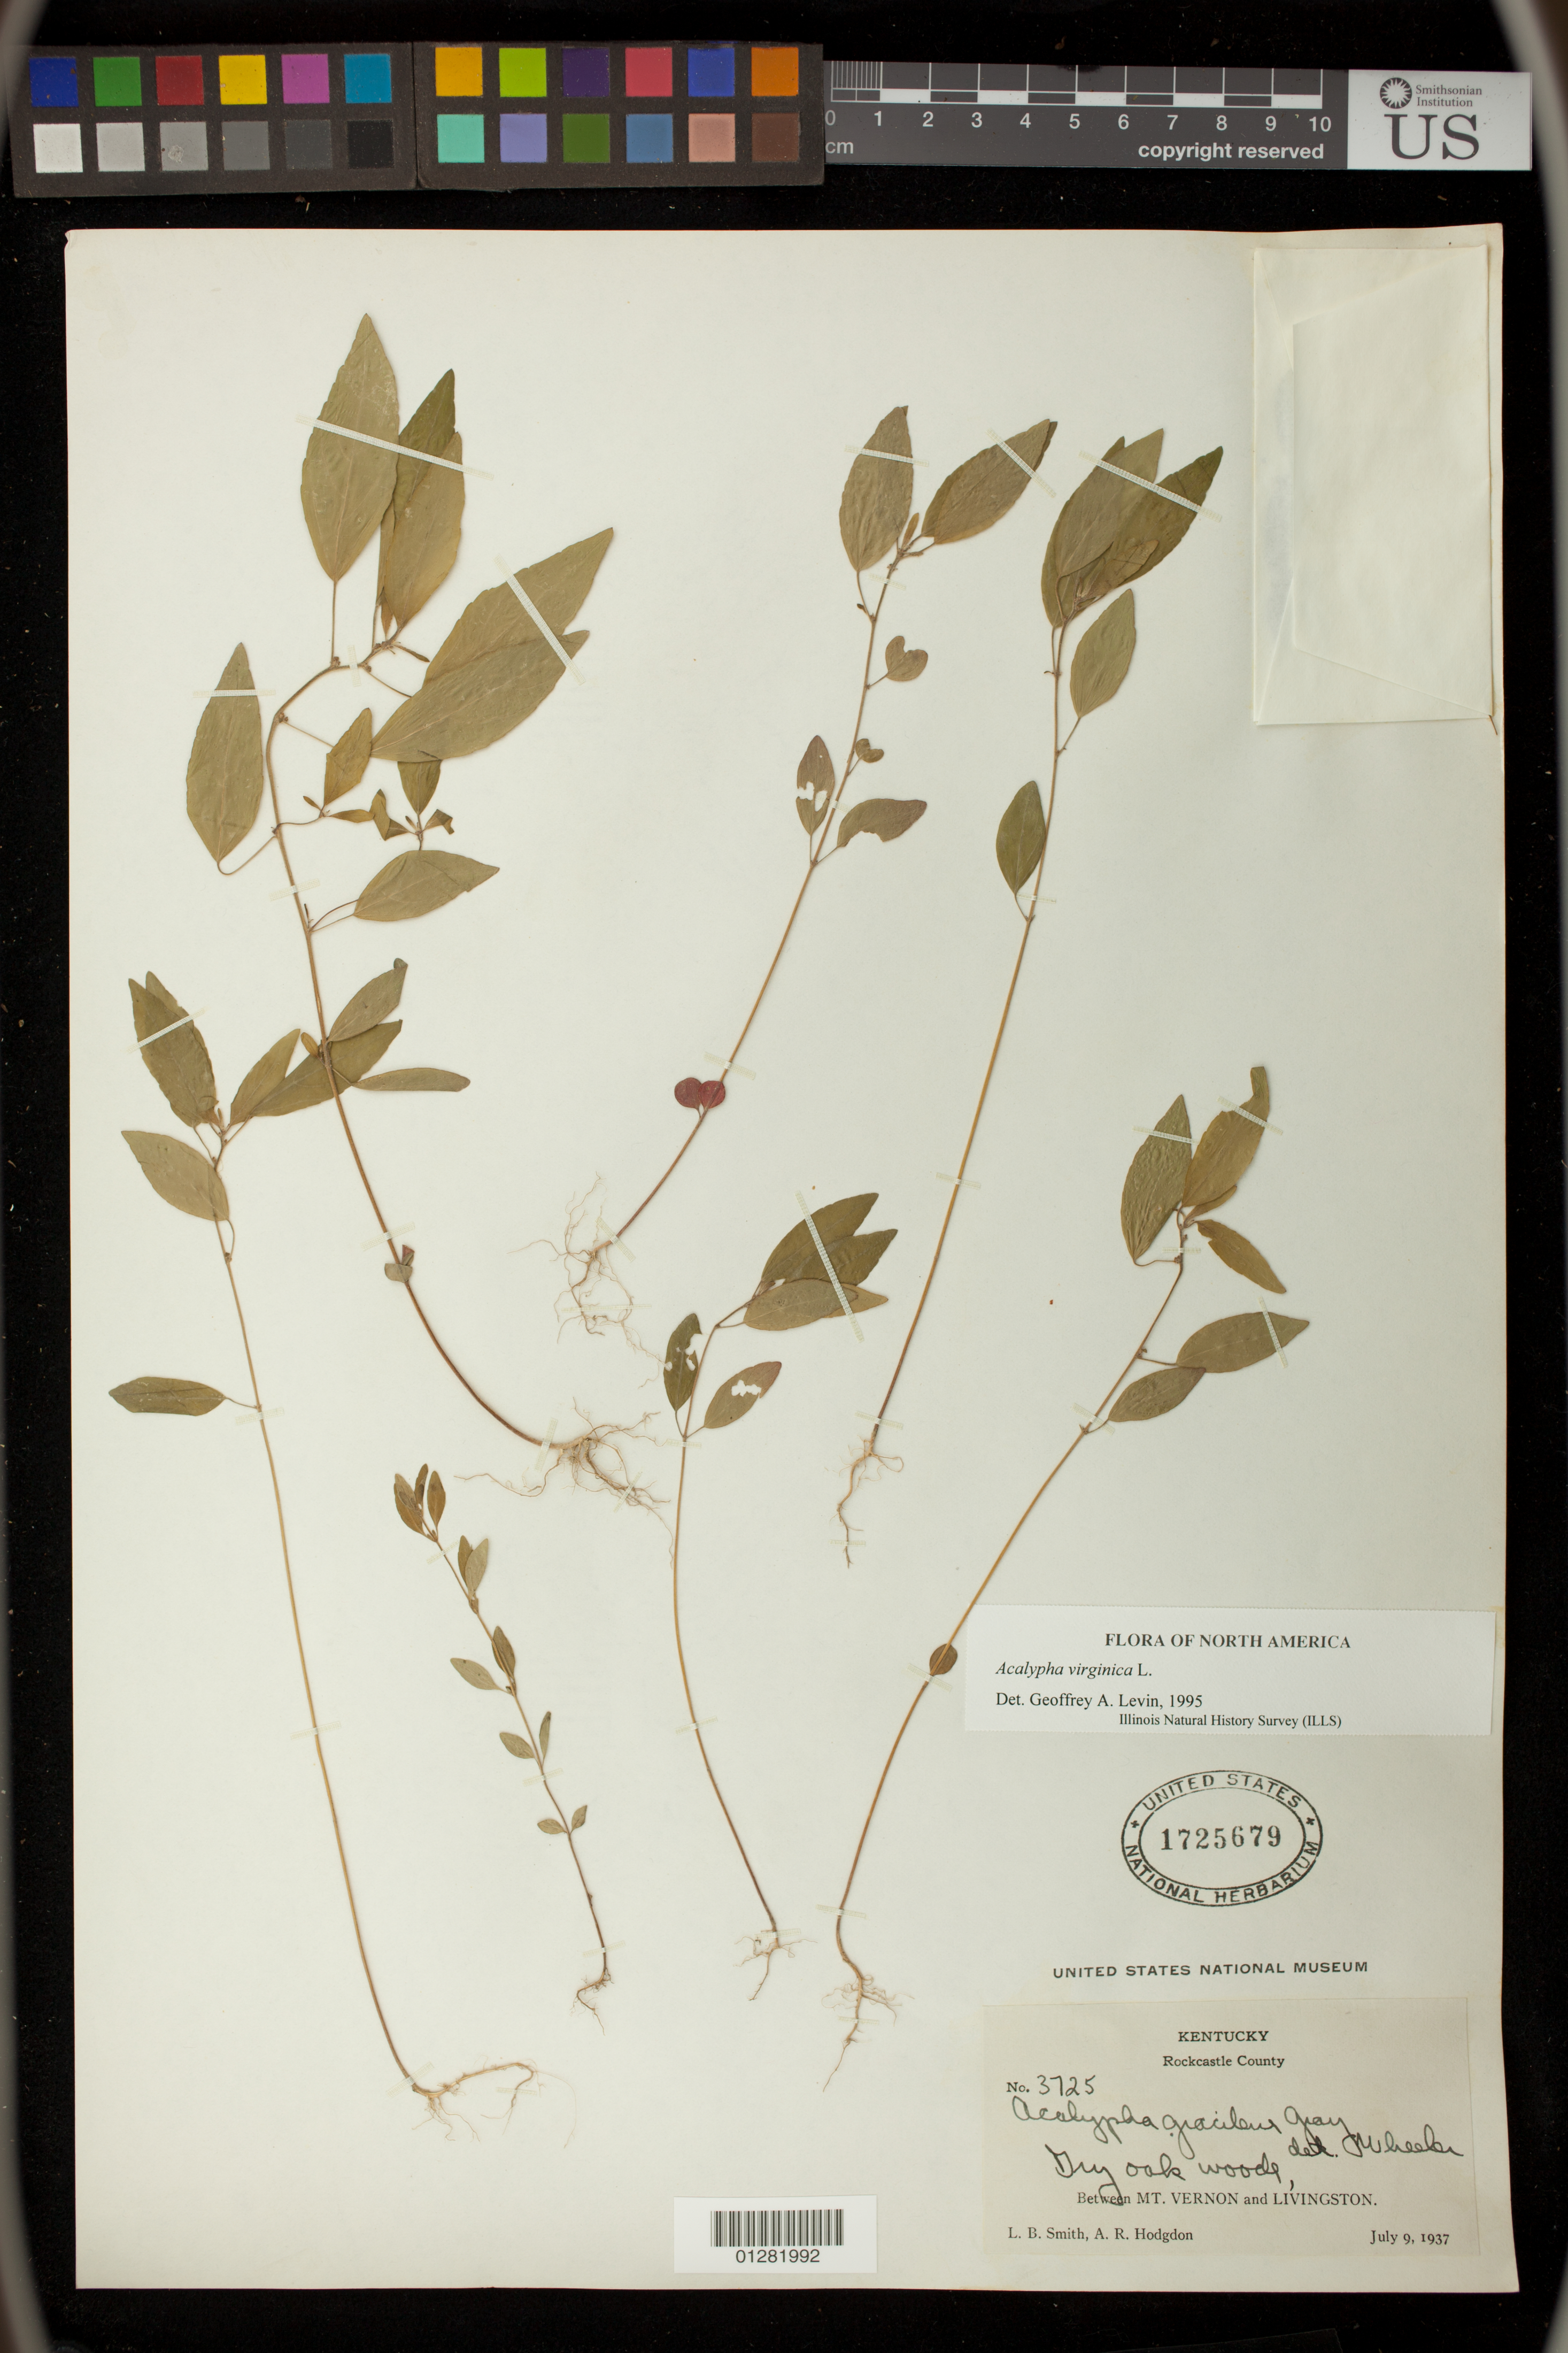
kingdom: Plantae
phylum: Tracheophyta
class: Magnoliopsida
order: Malpighiales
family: Euphorbiaceae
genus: Acalypha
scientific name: Acalypha virginica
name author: L.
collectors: L. Smith & A. R. Hodgdon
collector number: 3725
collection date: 1937-07-09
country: United States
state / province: Kentucky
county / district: Rockcastle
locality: Between Mt. Vernon and Livingston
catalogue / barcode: US 1725679